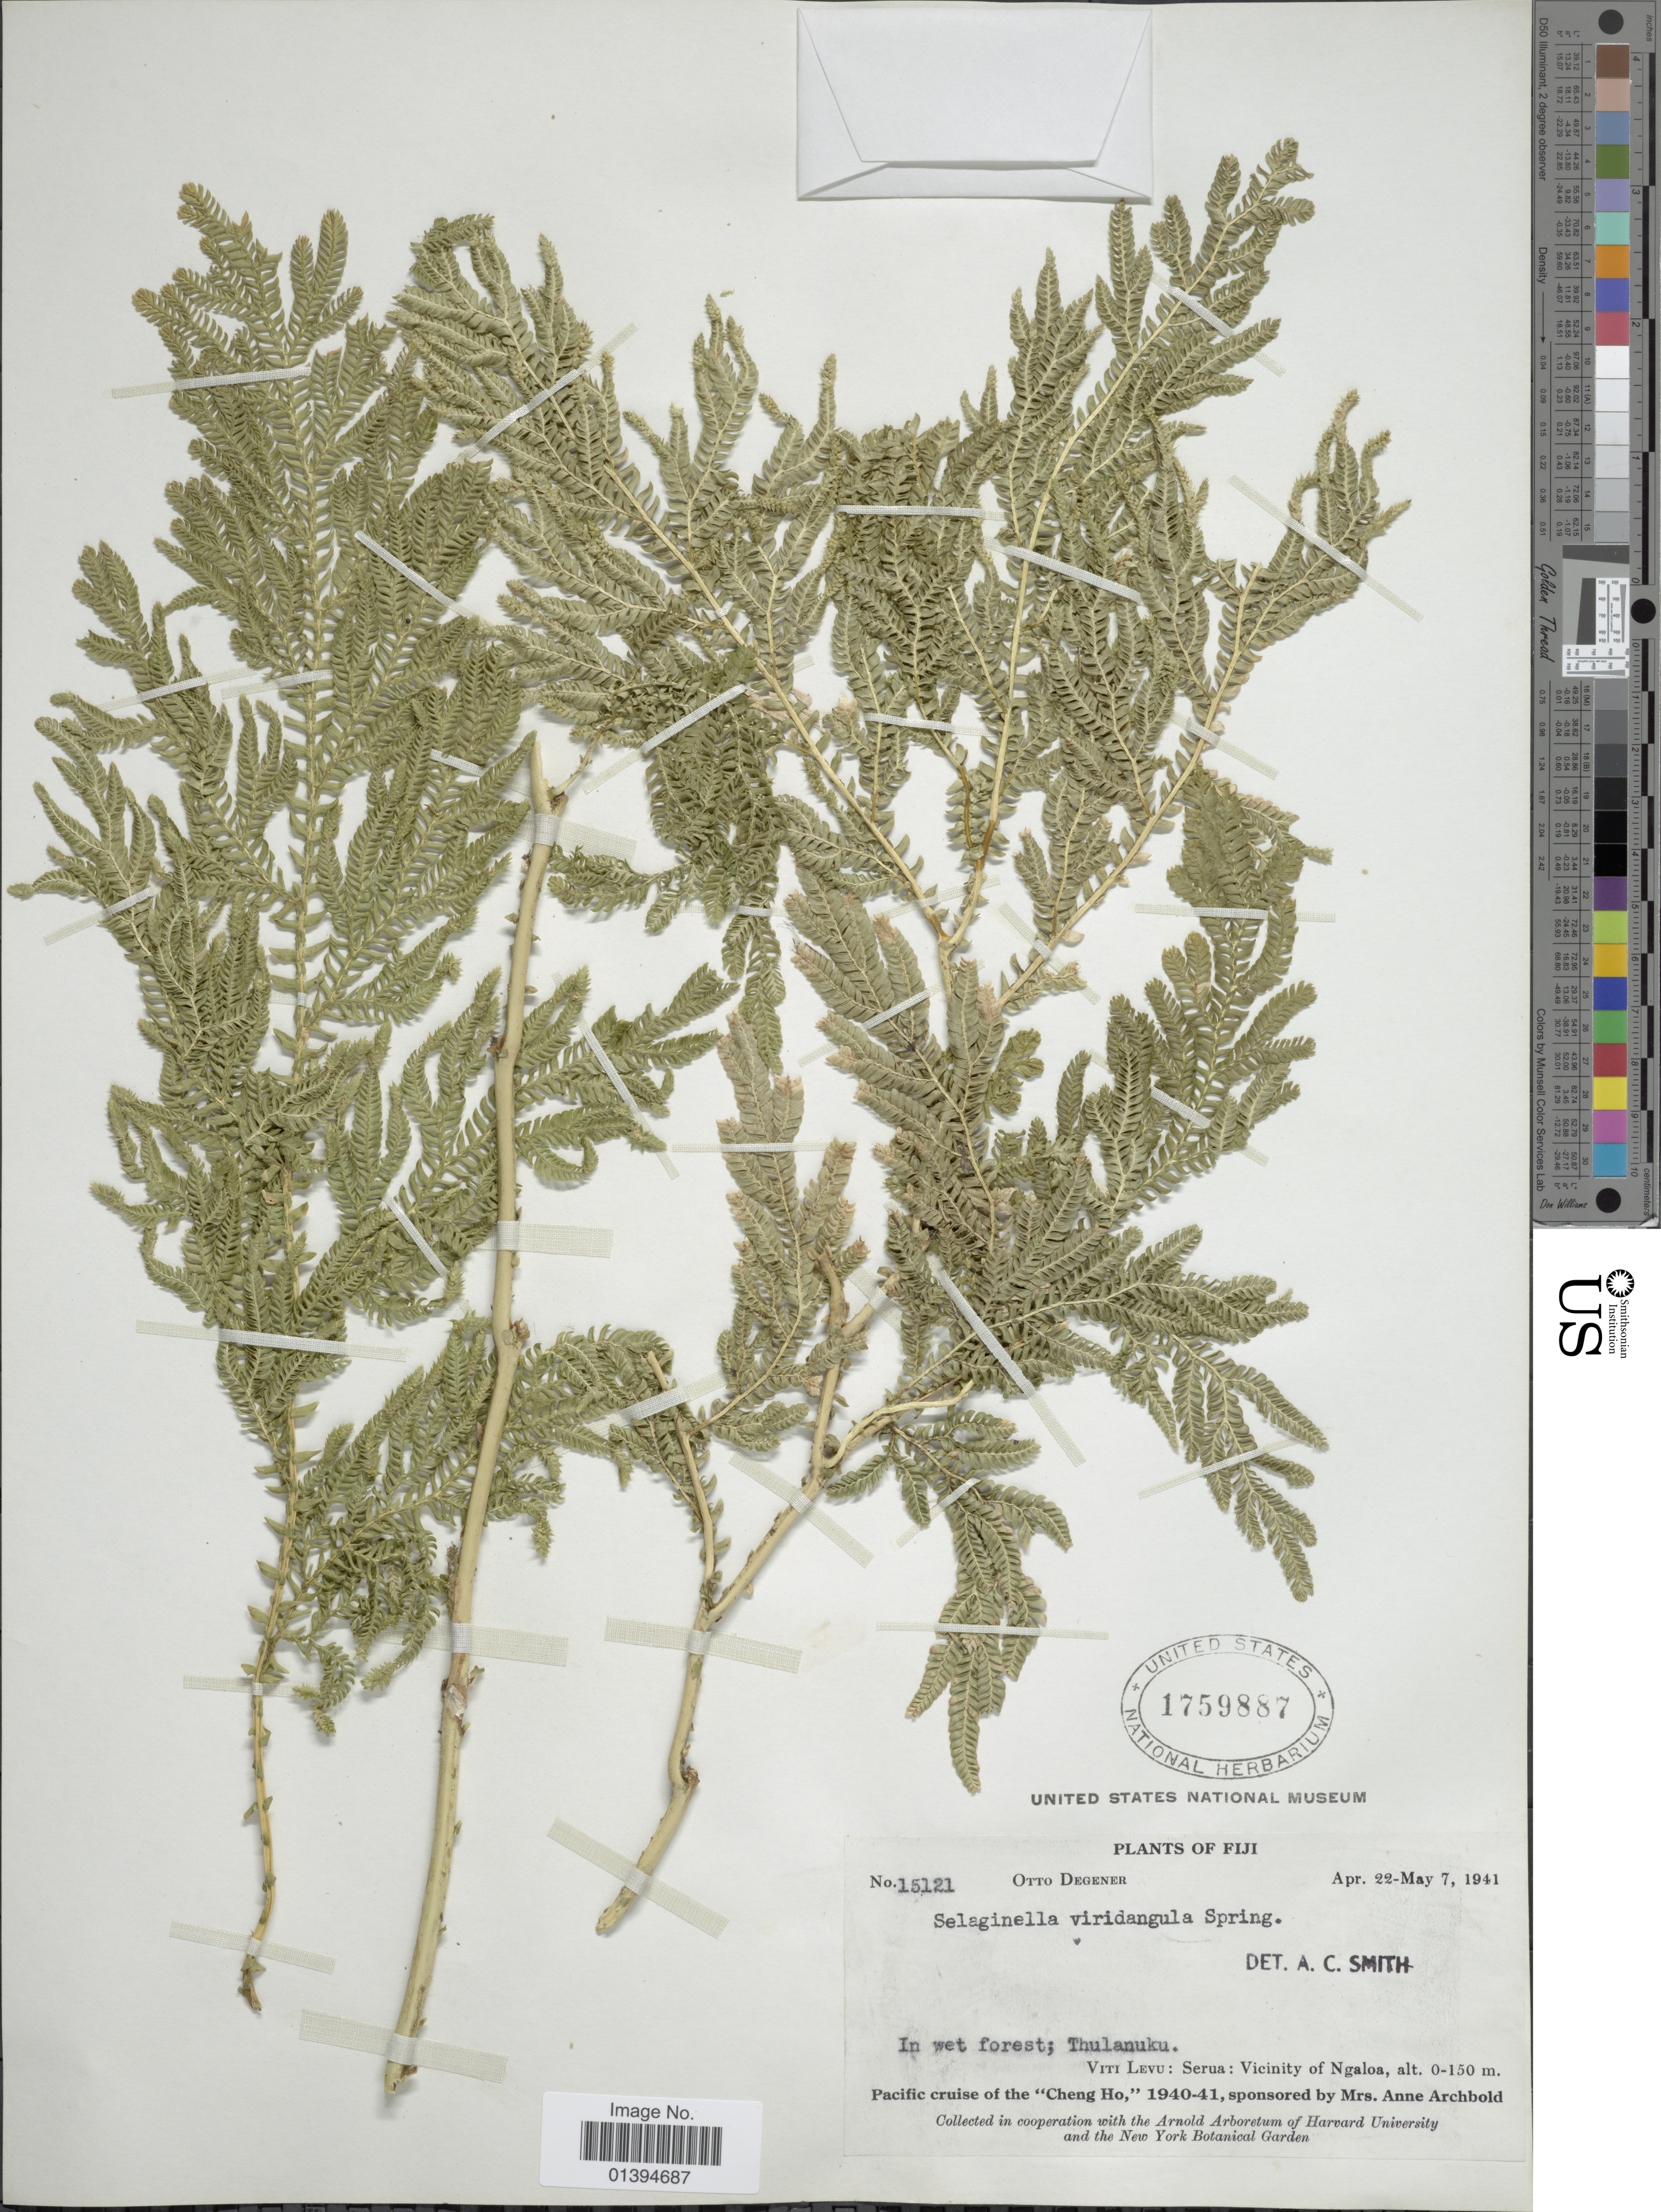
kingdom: Plantae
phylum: Tracheophyta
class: Lycopodiopsida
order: Selaginellales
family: Selaginellaceae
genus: Selaginella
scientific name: Selaginella viridangula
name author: Spring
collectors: O. Degener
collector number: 15121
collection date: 1941-04-22/1941-05-07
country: Fiji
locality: Viti Levu: Serua: vicinity of Ngaloa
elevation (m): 0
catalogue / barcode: US 1759887